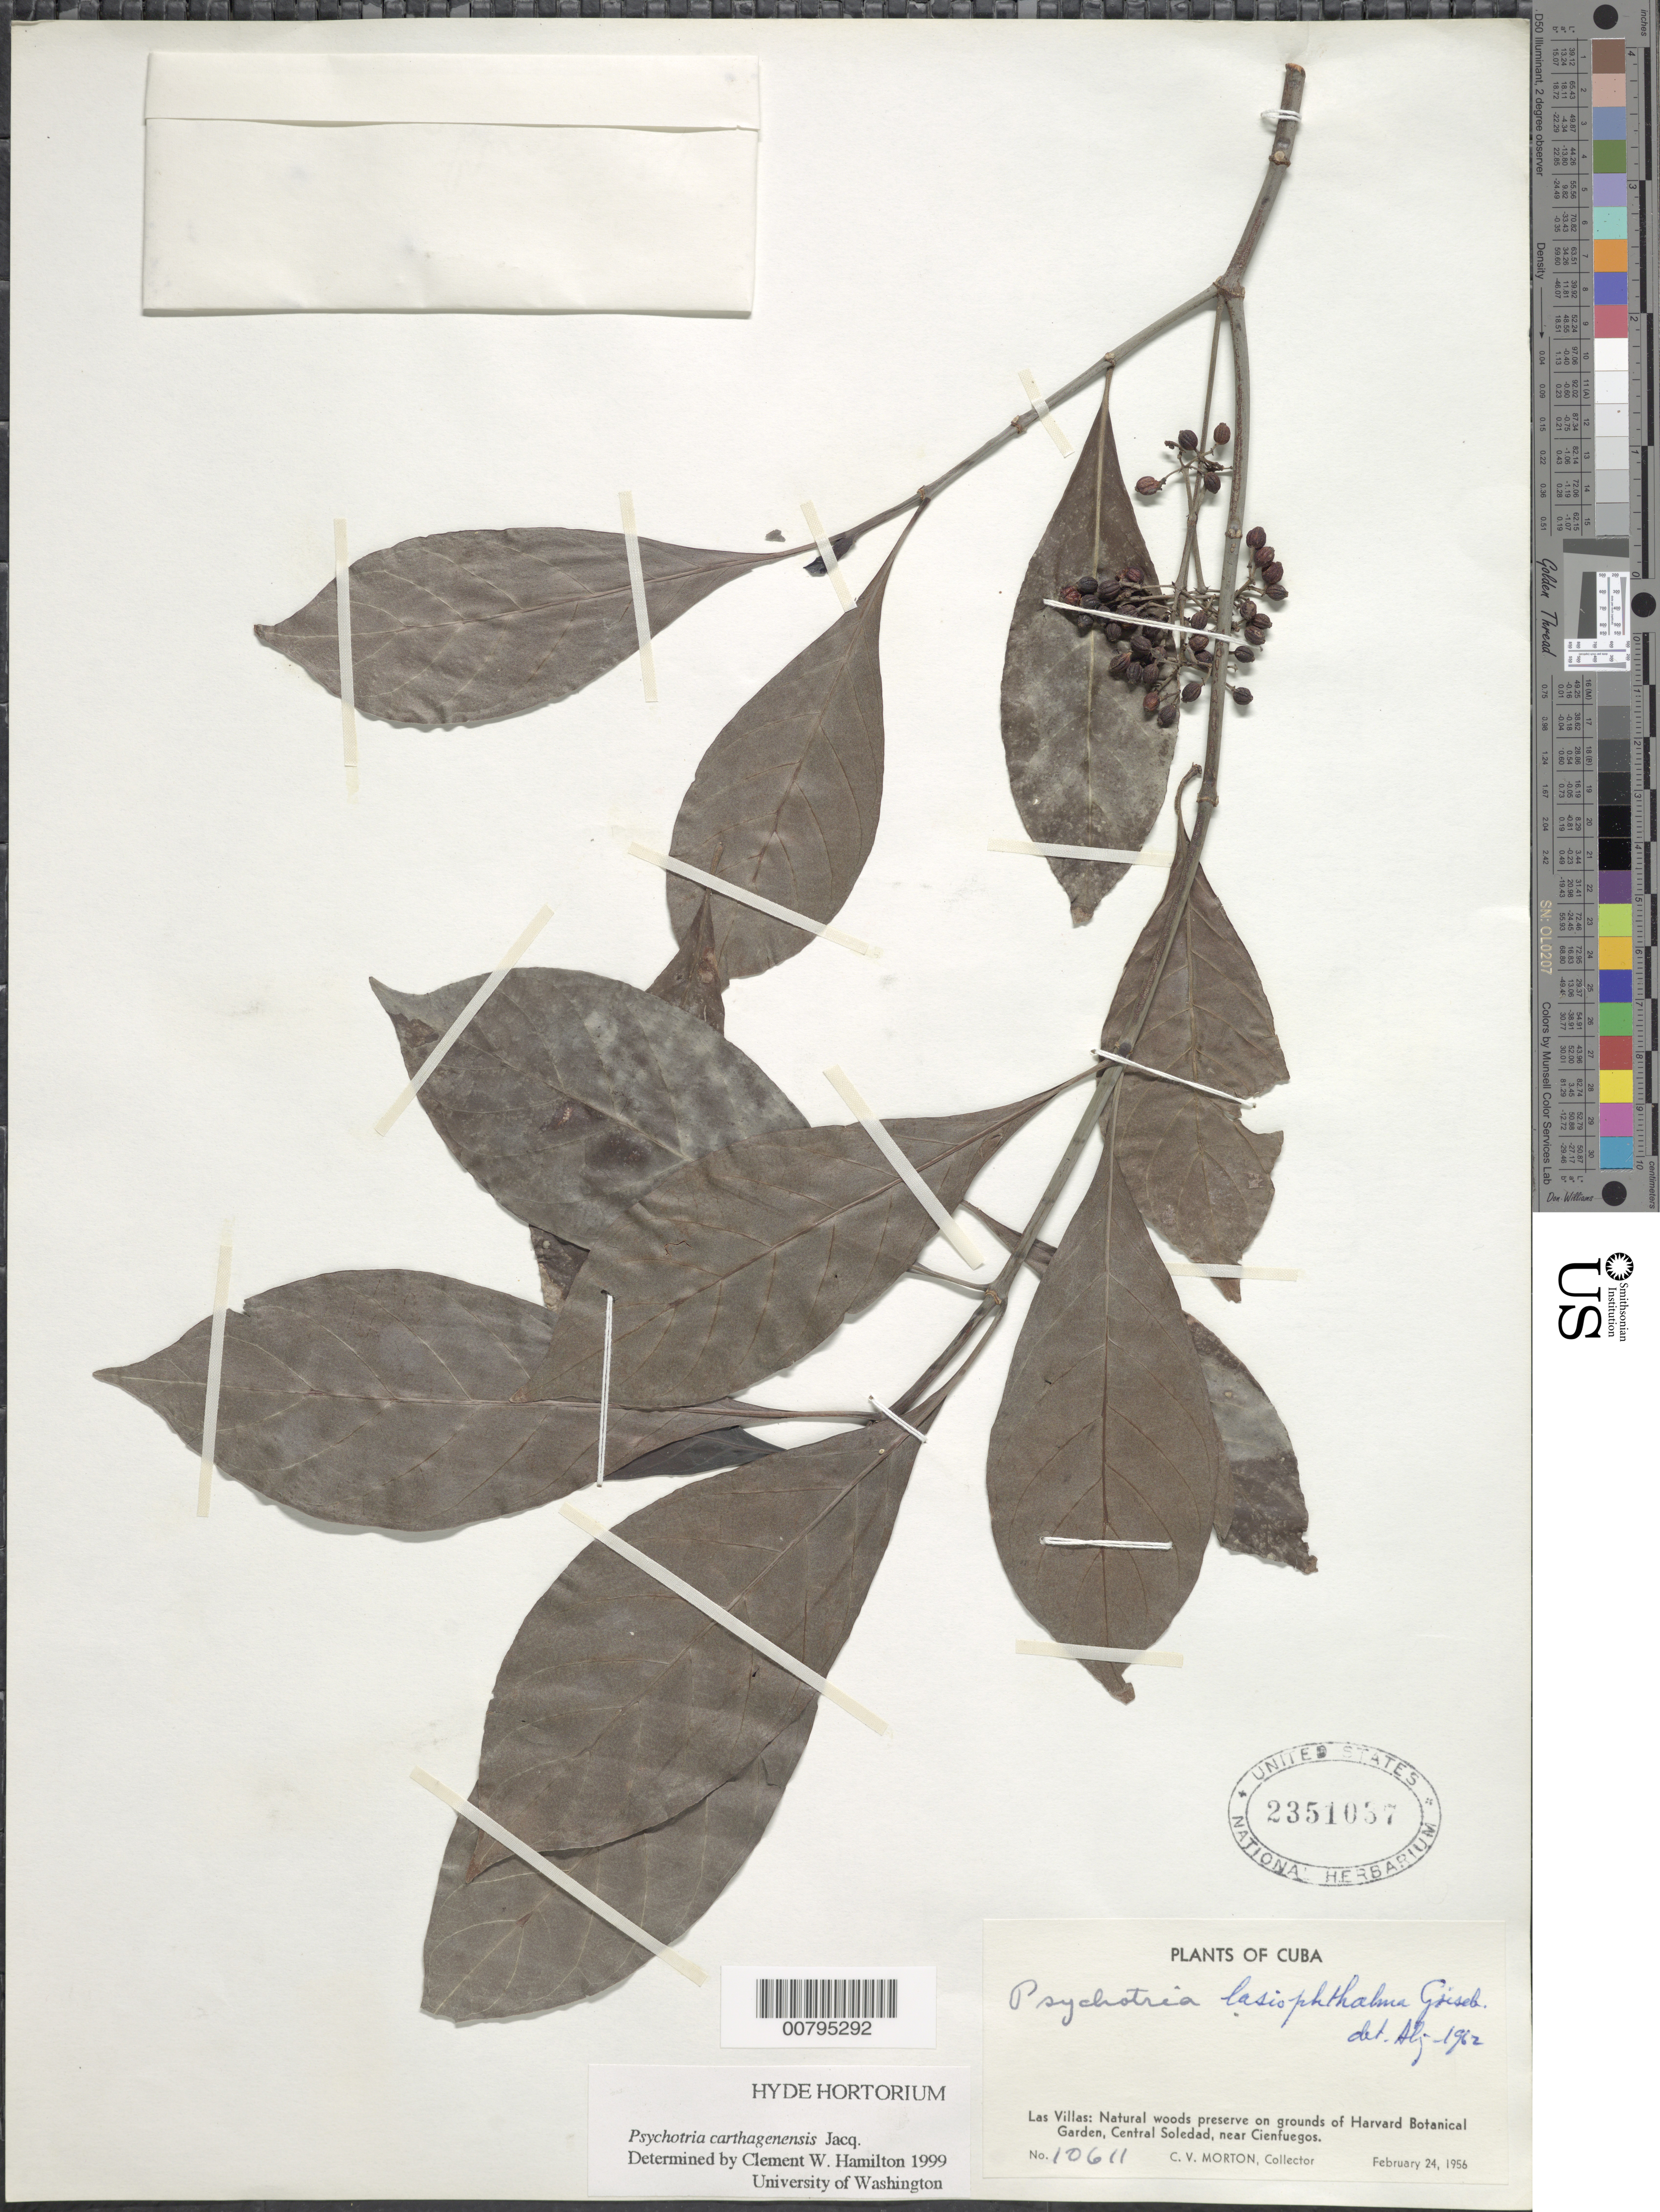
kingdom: Plantae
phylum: Tracheophyta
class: Magnoliopsida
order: Gentianales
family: Rubiaceae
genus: Psychotria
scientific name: Psychotria carthagenensis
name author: Jacq.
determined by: Hamilton, C. W.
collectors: C. V. Morton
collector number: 10611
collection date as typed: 24 Feb 1956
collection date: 1956-02-24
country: Cuba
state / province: Las Villas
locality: On grounds of Harvard Botanical Garden, Central Soledad, near Cienfuegos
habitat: Natural woods preserve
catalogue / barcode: US 2351037